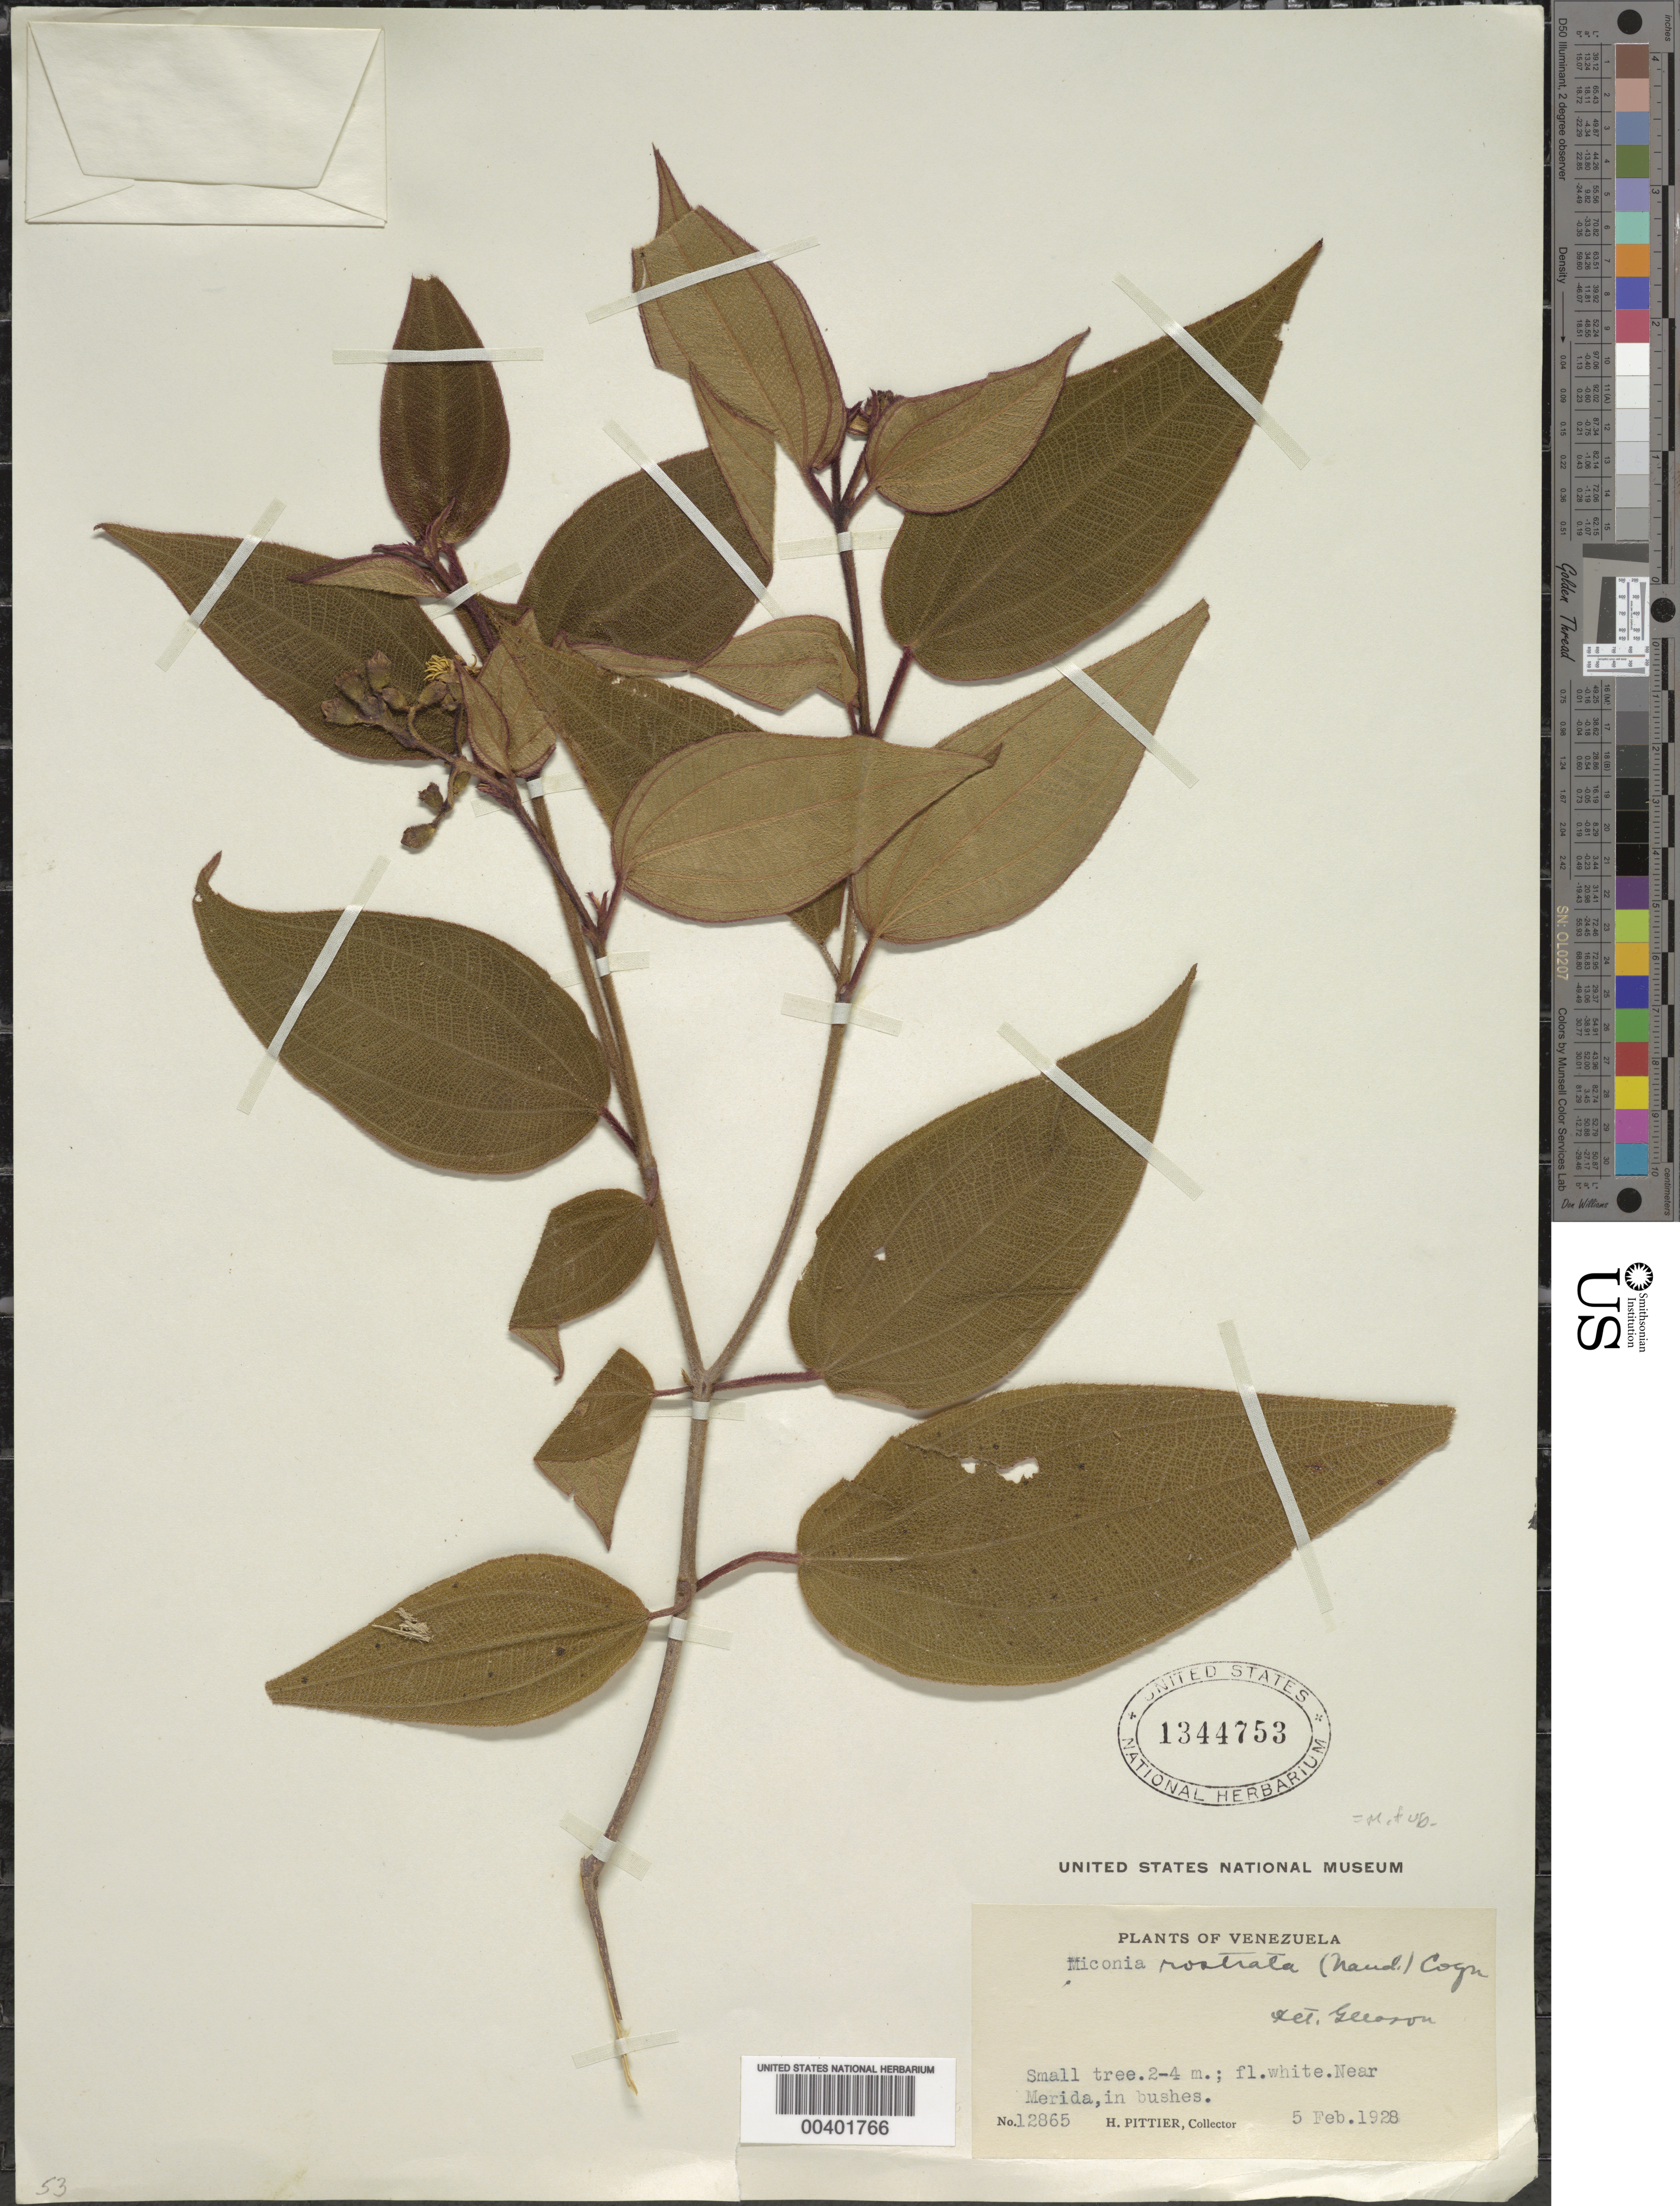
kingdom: Plantae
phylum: Tracheophyta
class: Magnoliopsida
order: Myrtales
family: Melastomataceae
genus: Miconia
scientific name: Miconia tuberculata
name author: (Naudin) Triana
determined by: Gleason, H. A.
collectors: H. F. Pittier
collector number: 12865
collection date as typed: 05 Feb 1928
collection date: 1928-02-05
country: Venezuela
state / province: Mérida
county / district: Libertador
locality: Near Mérida. Merida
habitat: In bushes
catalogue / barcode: US 1344753